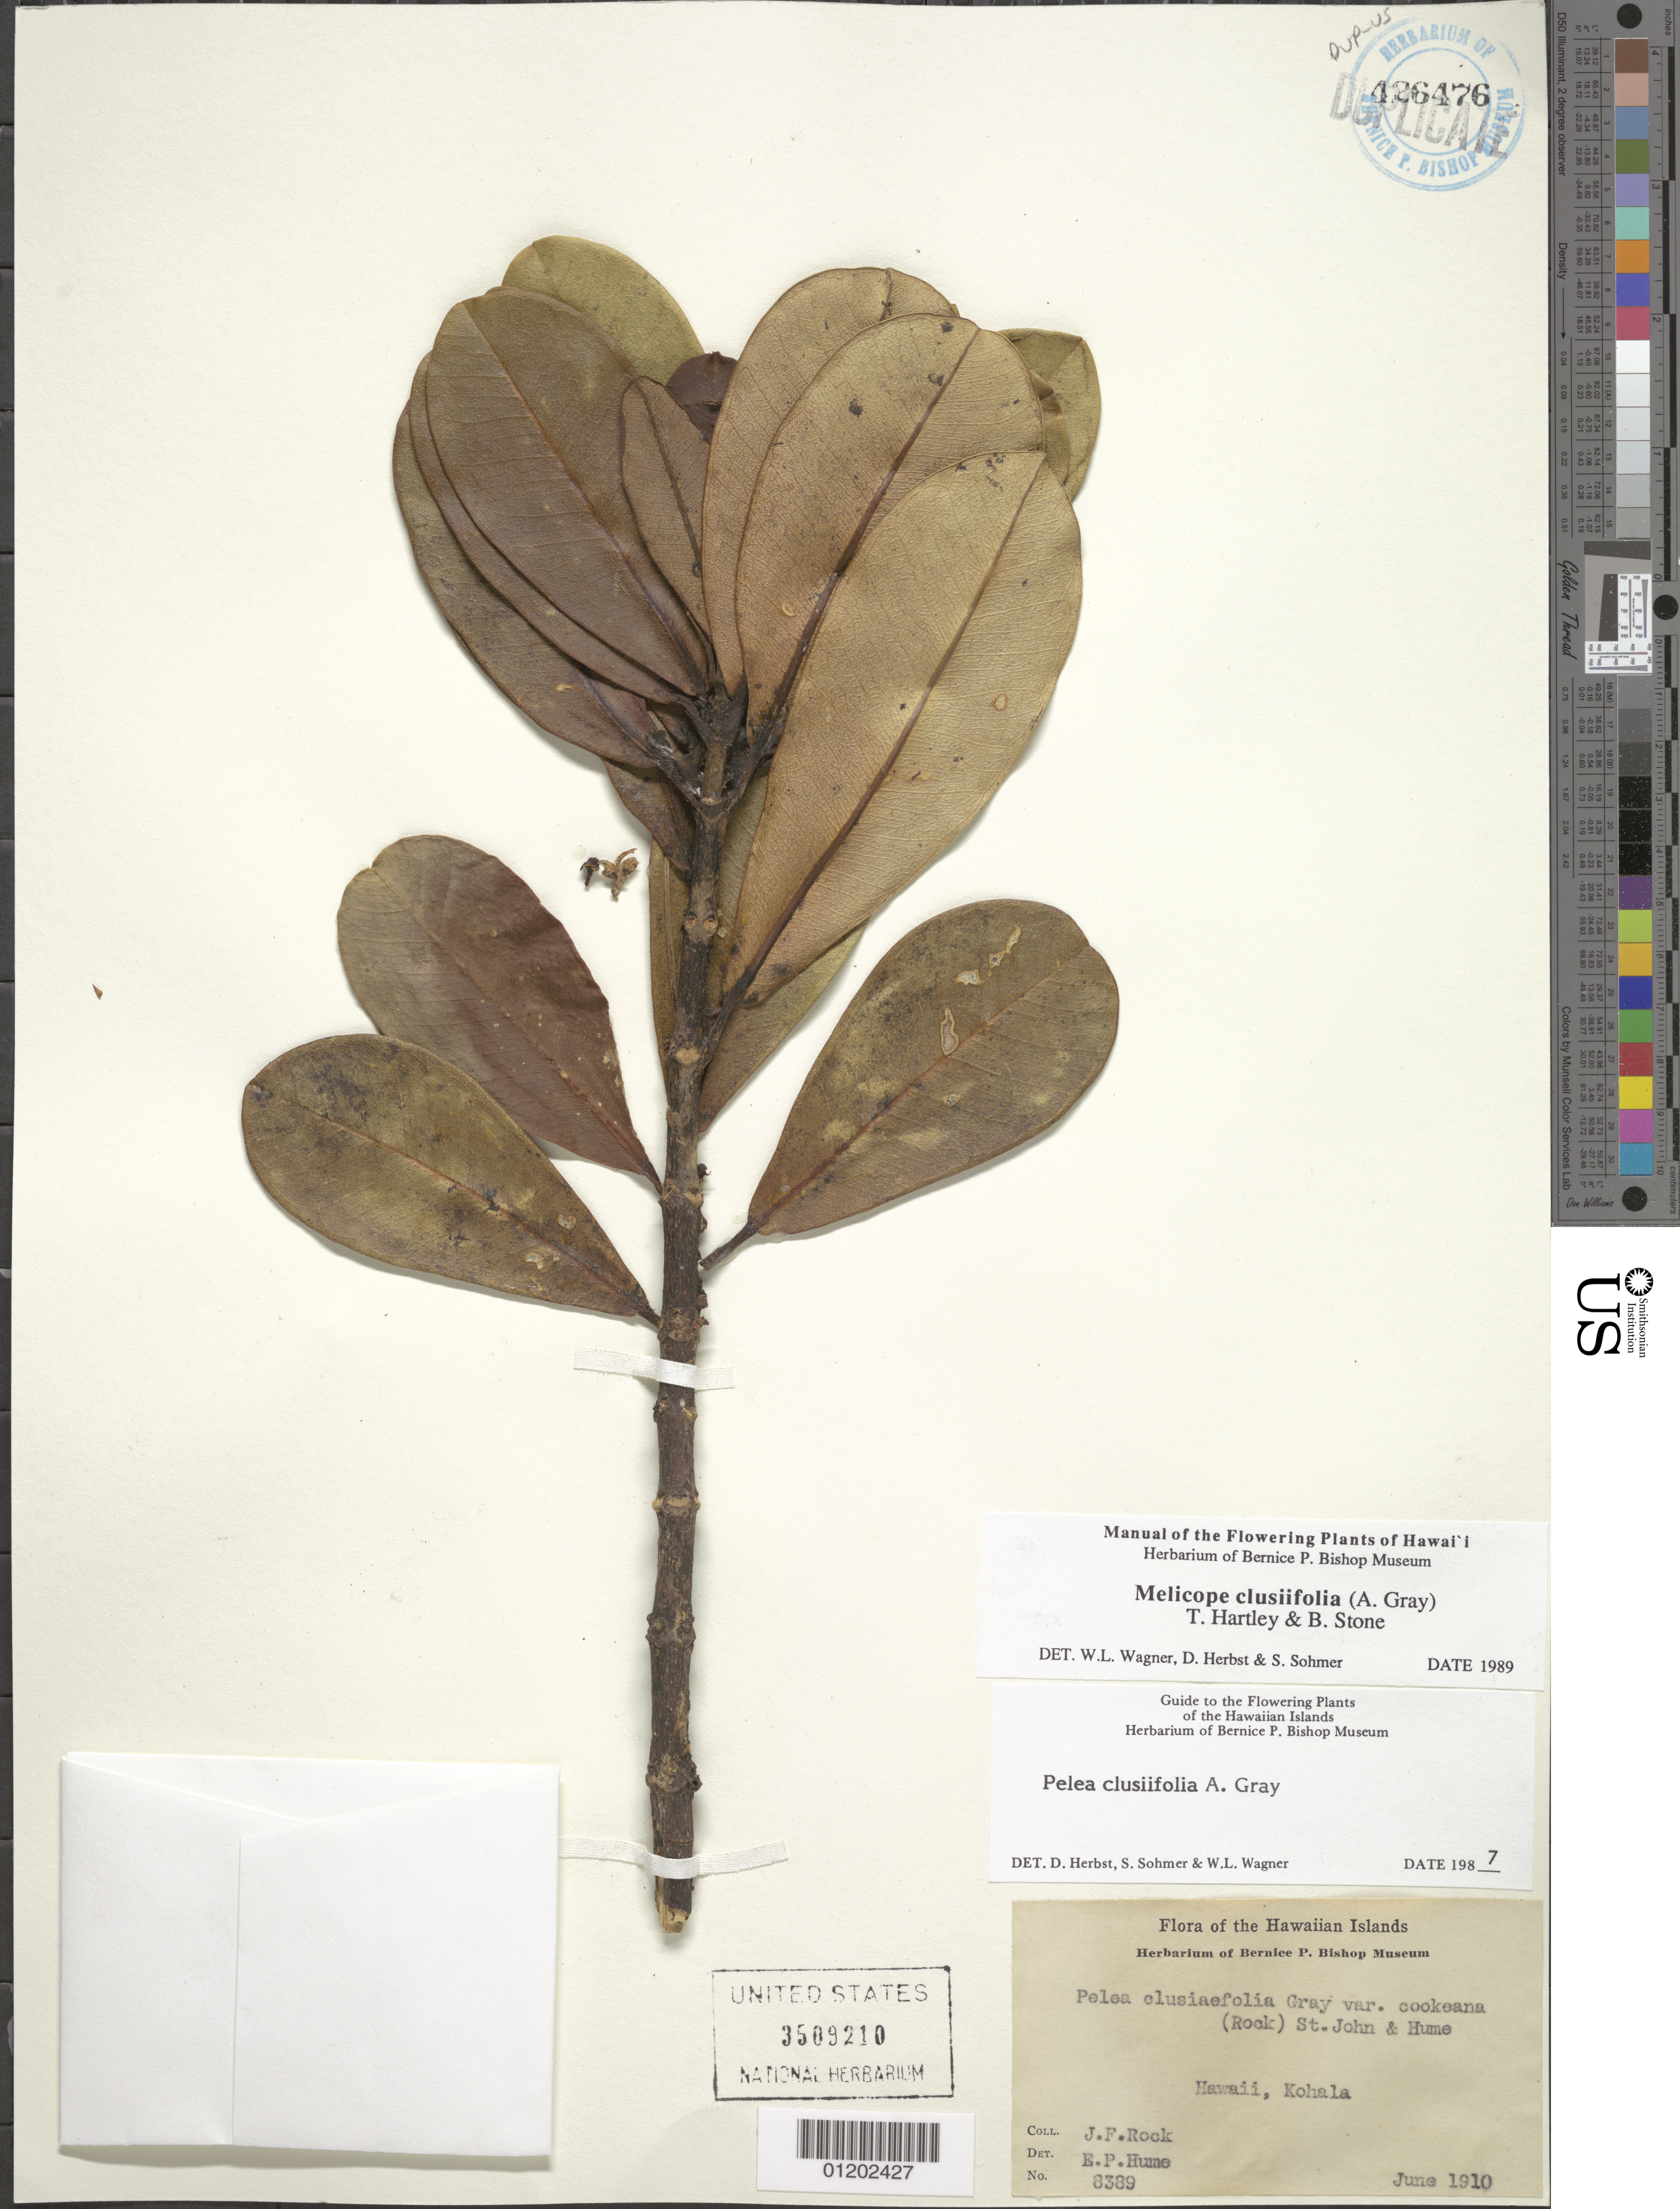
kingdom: Plantae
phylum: Tracheophyta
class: Magnoliopsida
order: Sapindales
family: Rutaceae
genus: Melicope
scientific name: Melicope clusiifolia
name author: (A. Gray) T.G. Hartley & B.C. Stone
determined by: Herbst, D. R.; Sohmer, S. H.; Wagner, W. L.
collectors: J. F. Rock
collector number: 8389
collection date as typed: Jun 1910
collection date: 1910-06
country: United States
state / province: Hawaii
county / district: Hawaii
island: Hawaii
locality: Kohala.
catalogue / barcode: US 3509210